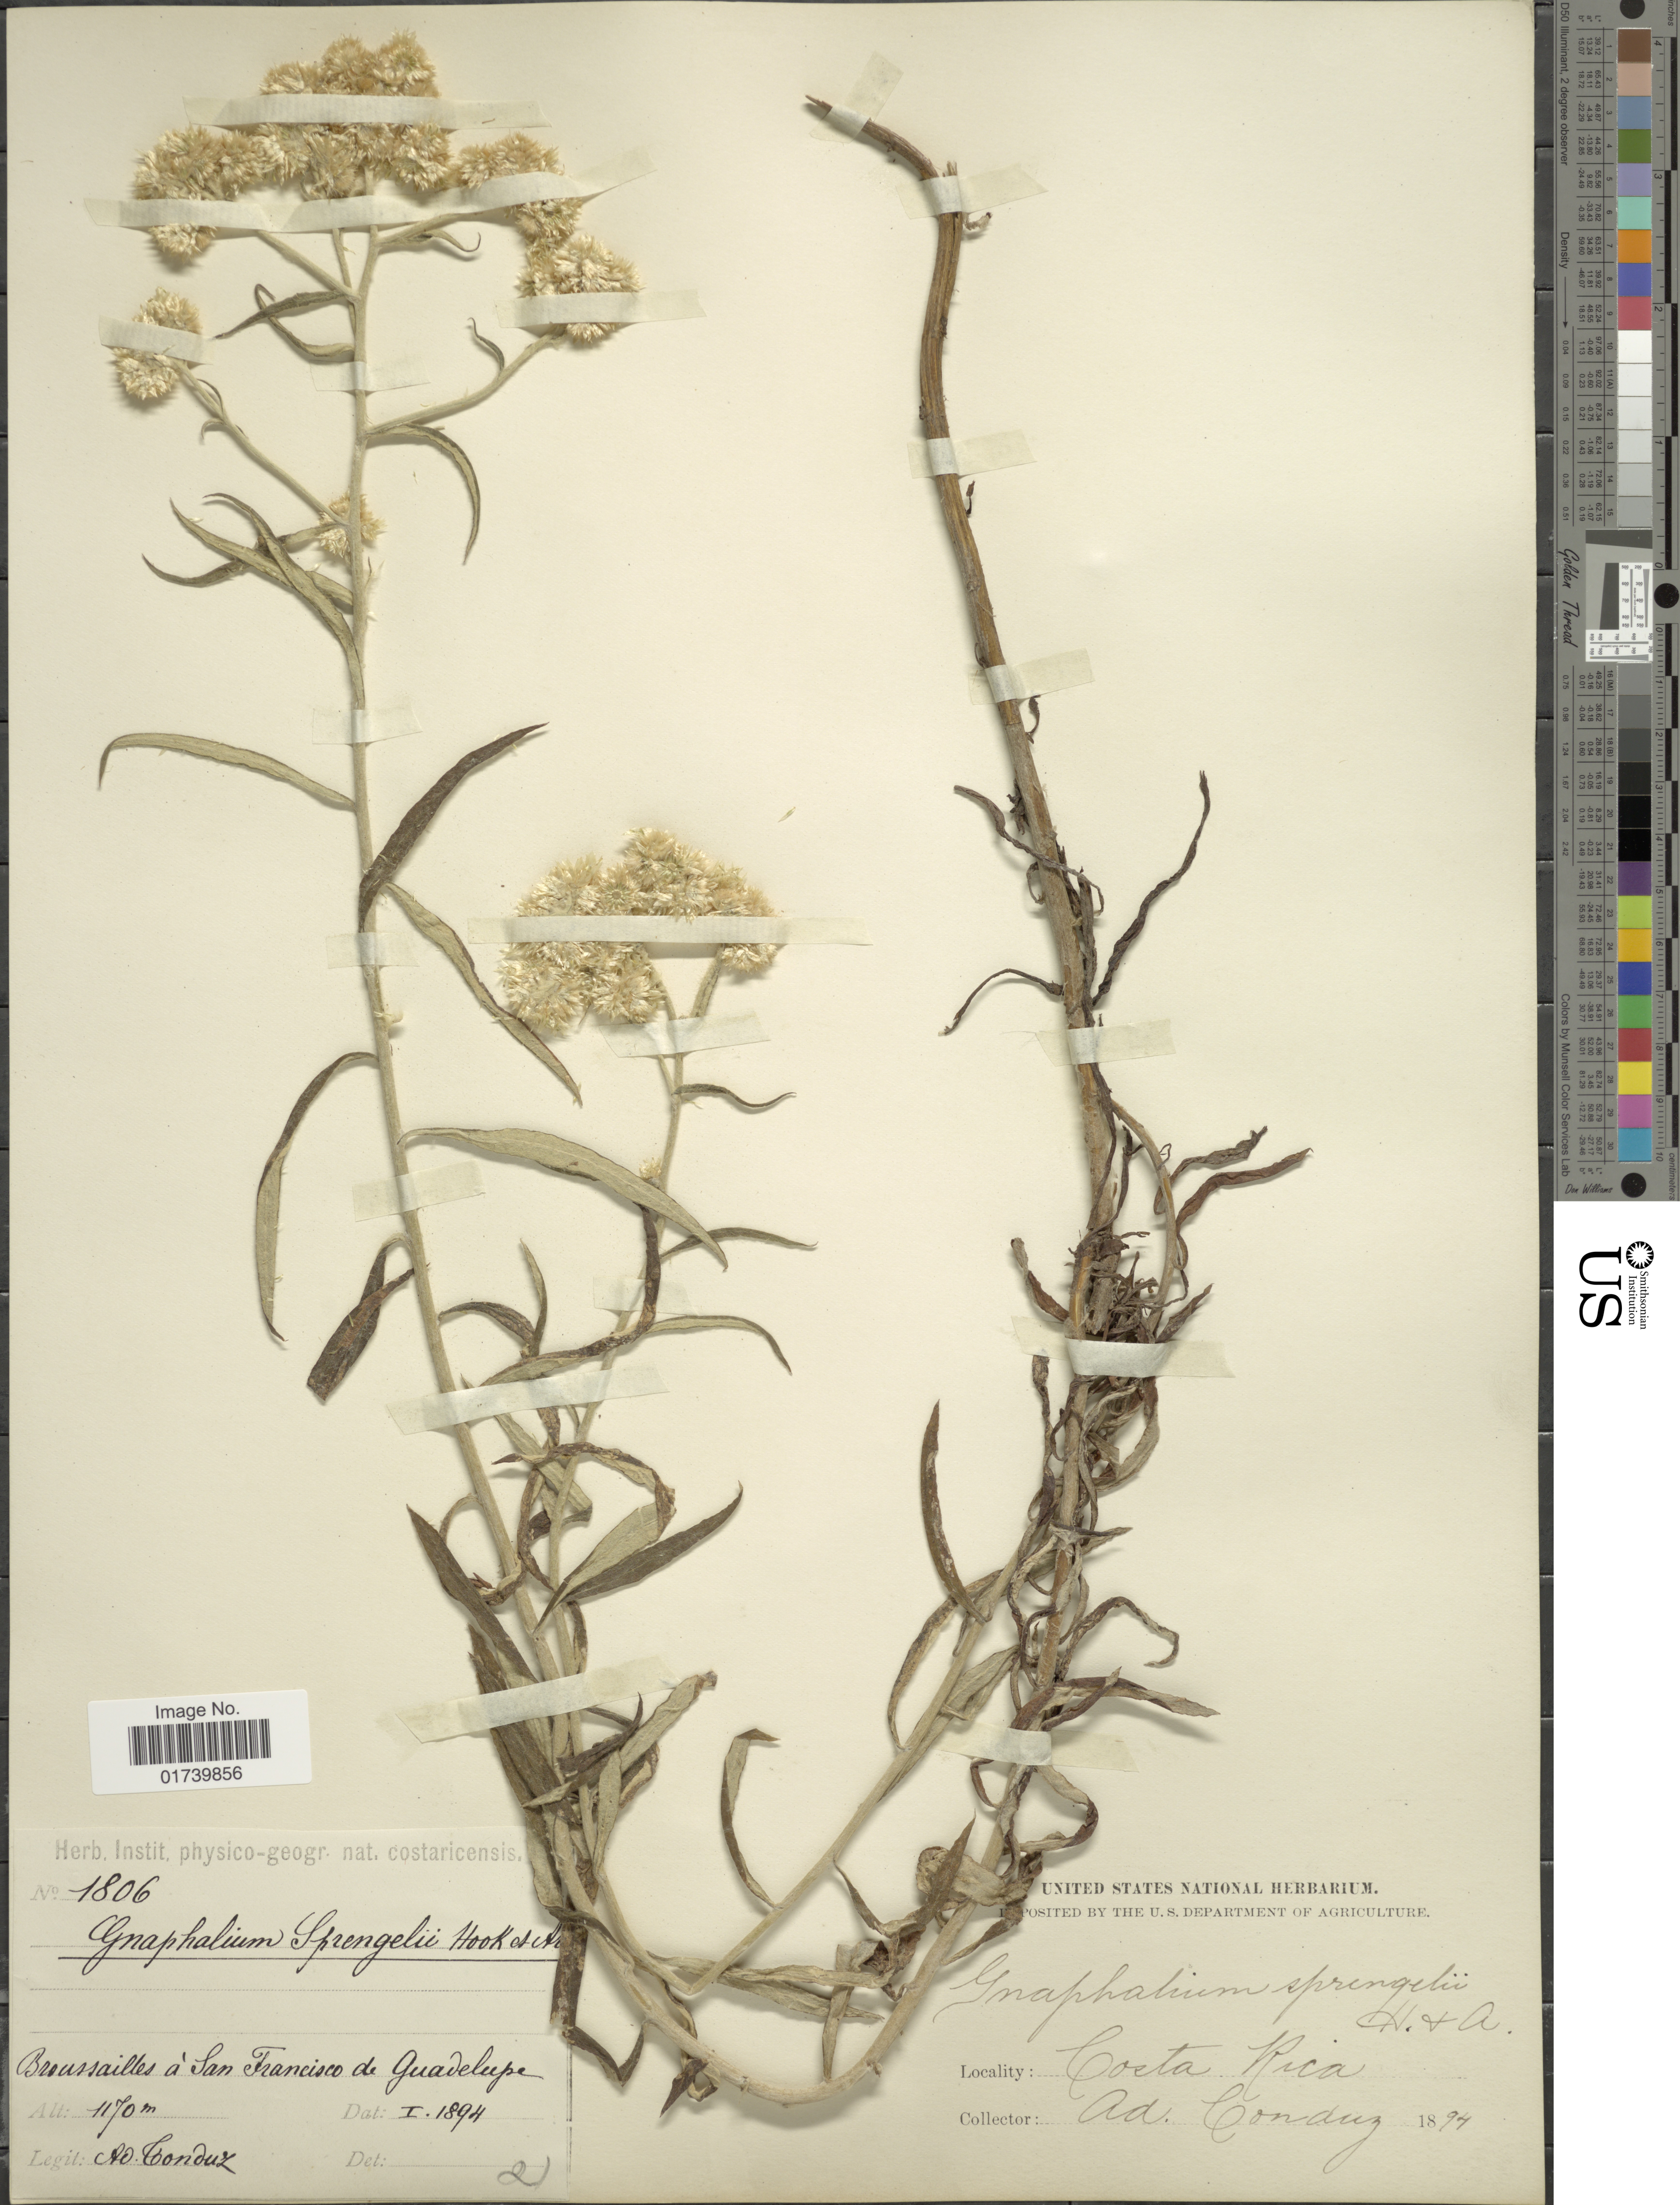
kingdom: Plantae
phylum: Tracheophyta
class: Magnoliopsida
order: Asterales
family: Asteraceae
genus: Pseudognaphalium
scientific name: Pseudognaphalium attenuatum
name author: (DC.) Anderb.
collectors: A. Tonduz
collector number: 1806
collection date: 1894-01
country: Costa Rica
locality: Broussailles a San Francisco de Guadelupe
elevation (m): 1170